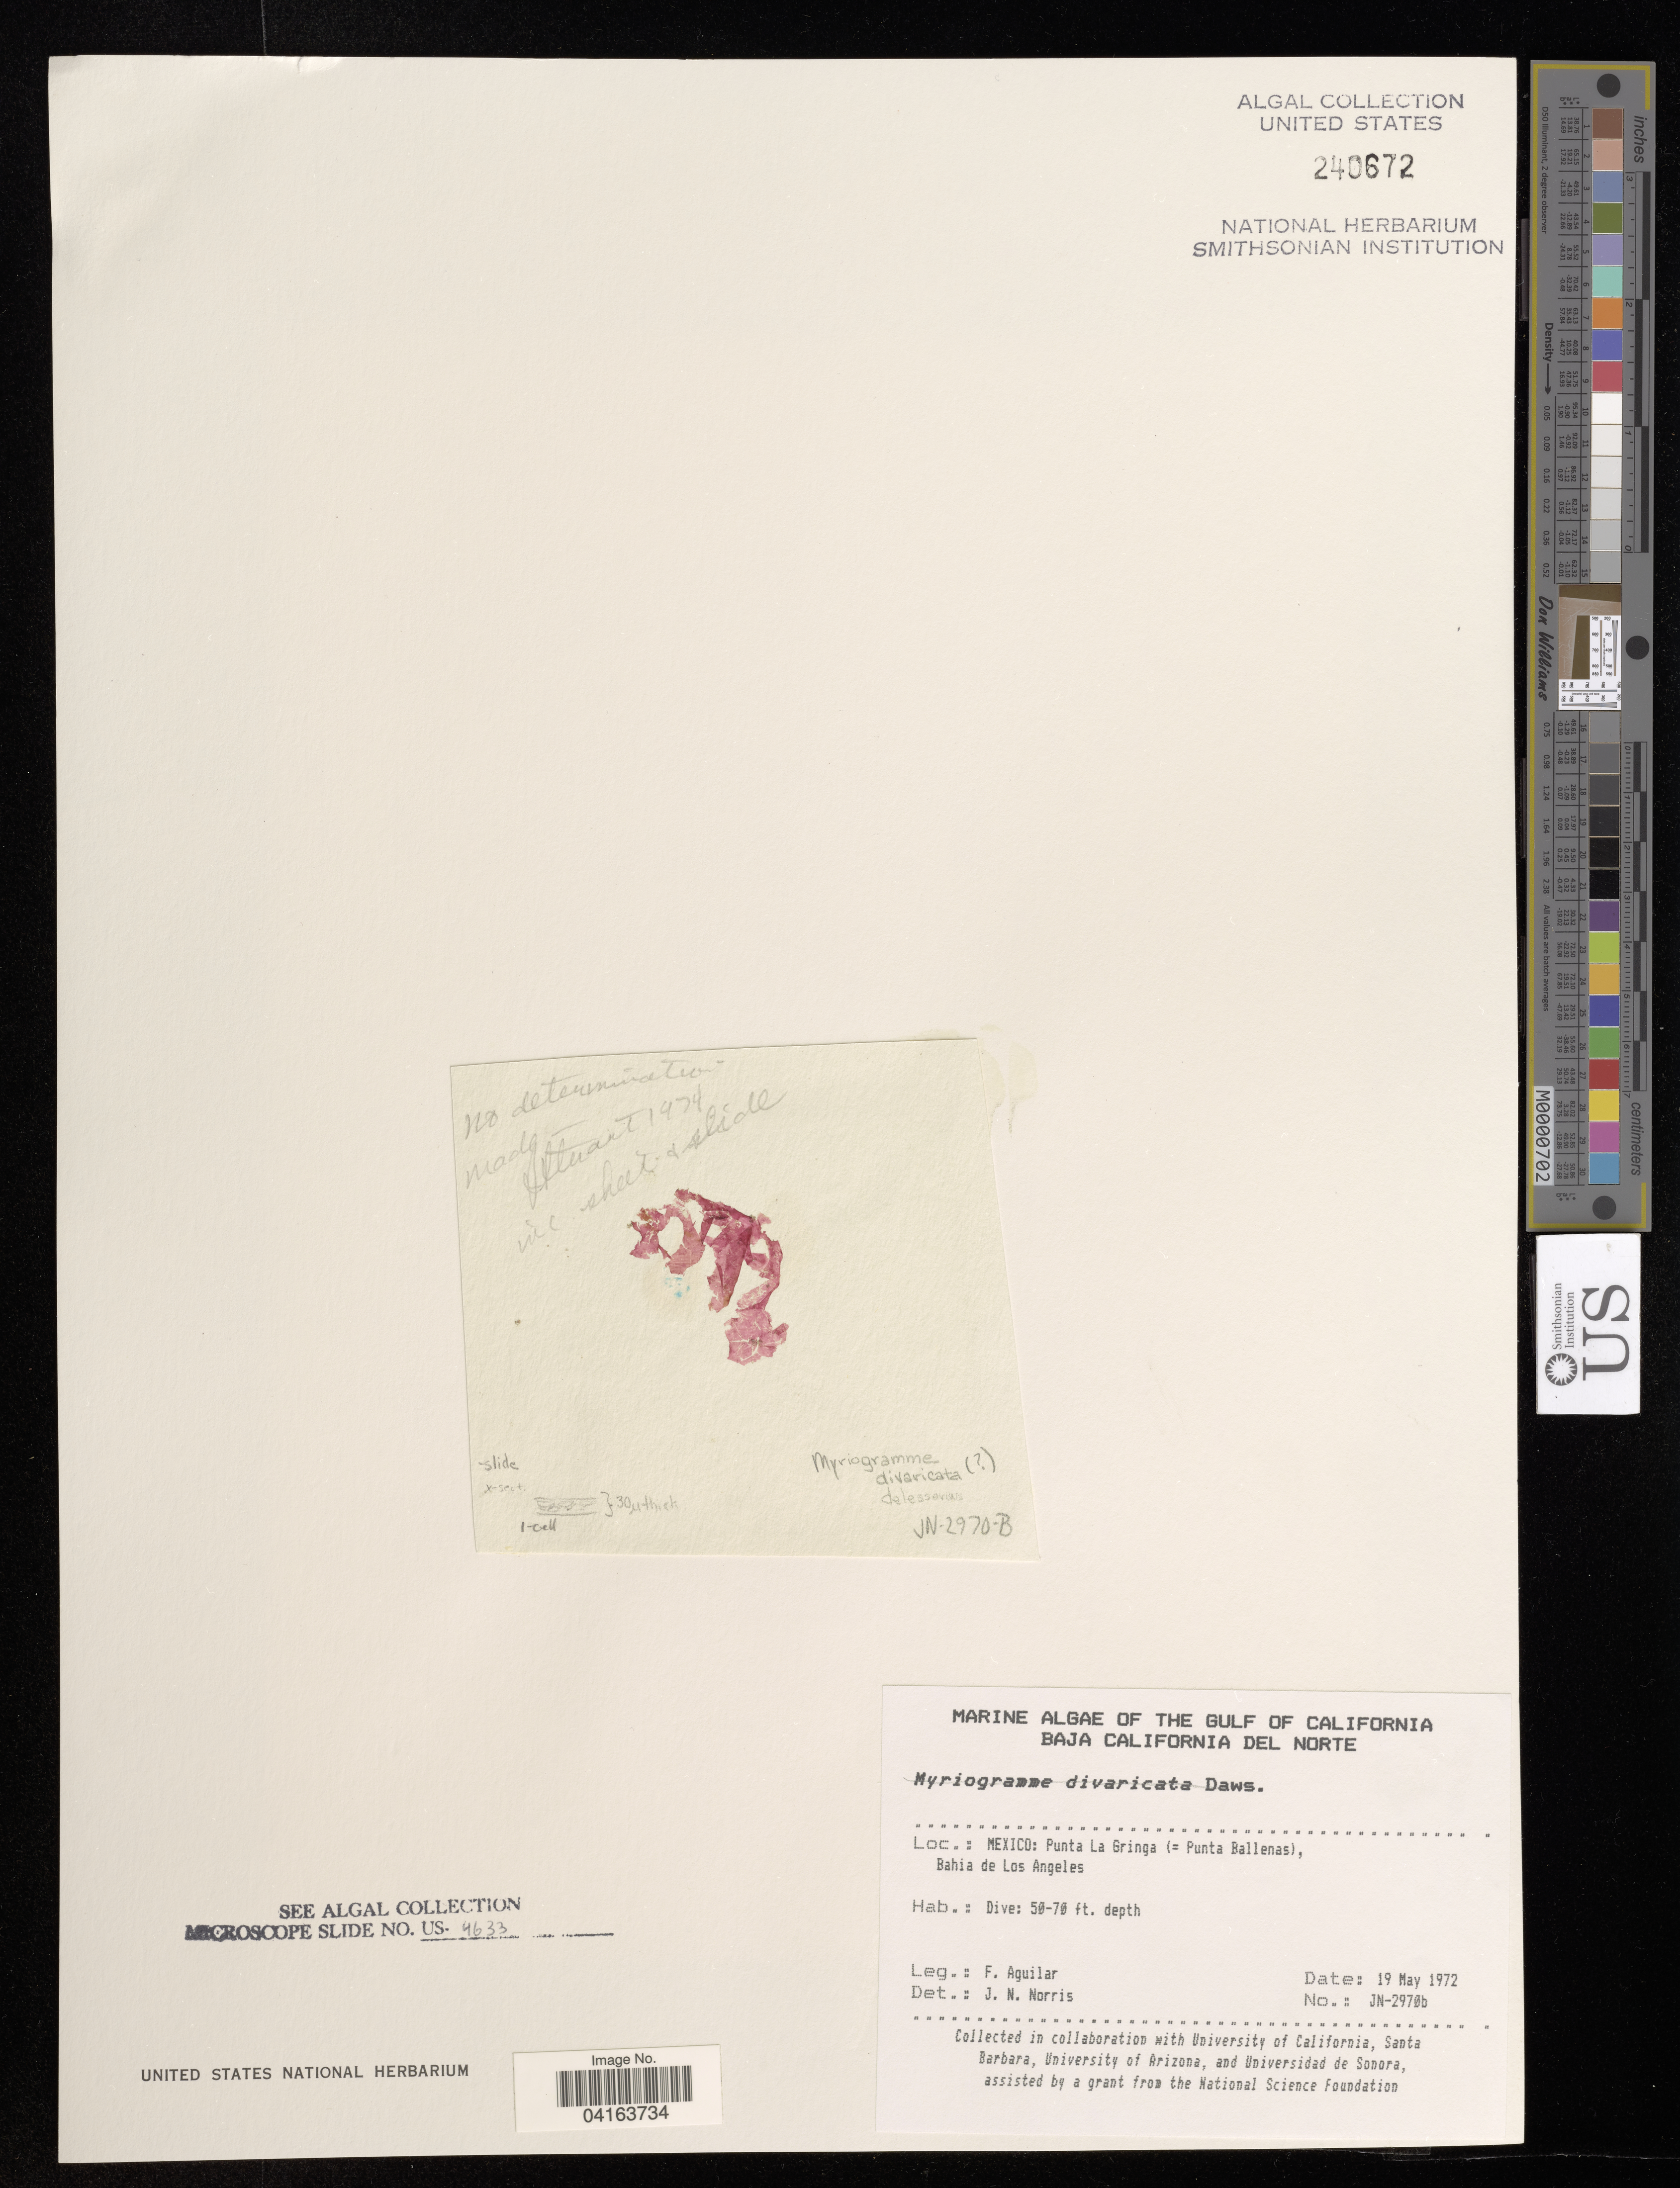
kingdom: Plantae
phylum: Rhodophyta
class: Florideophyceae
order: Ceramiales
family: Delesseriaceae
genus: Myriogramme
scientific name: Myriogramme divaricata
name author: E.Y. Dawson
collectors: F. Aguilar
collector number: JN-2970b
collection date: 1972-05-19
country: Mexico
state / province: Baja California Norte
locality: The Gulf of California. Punta La Gringa (= Punta Ballenas), Bahia de Los Angeles.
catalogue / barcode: US 240672